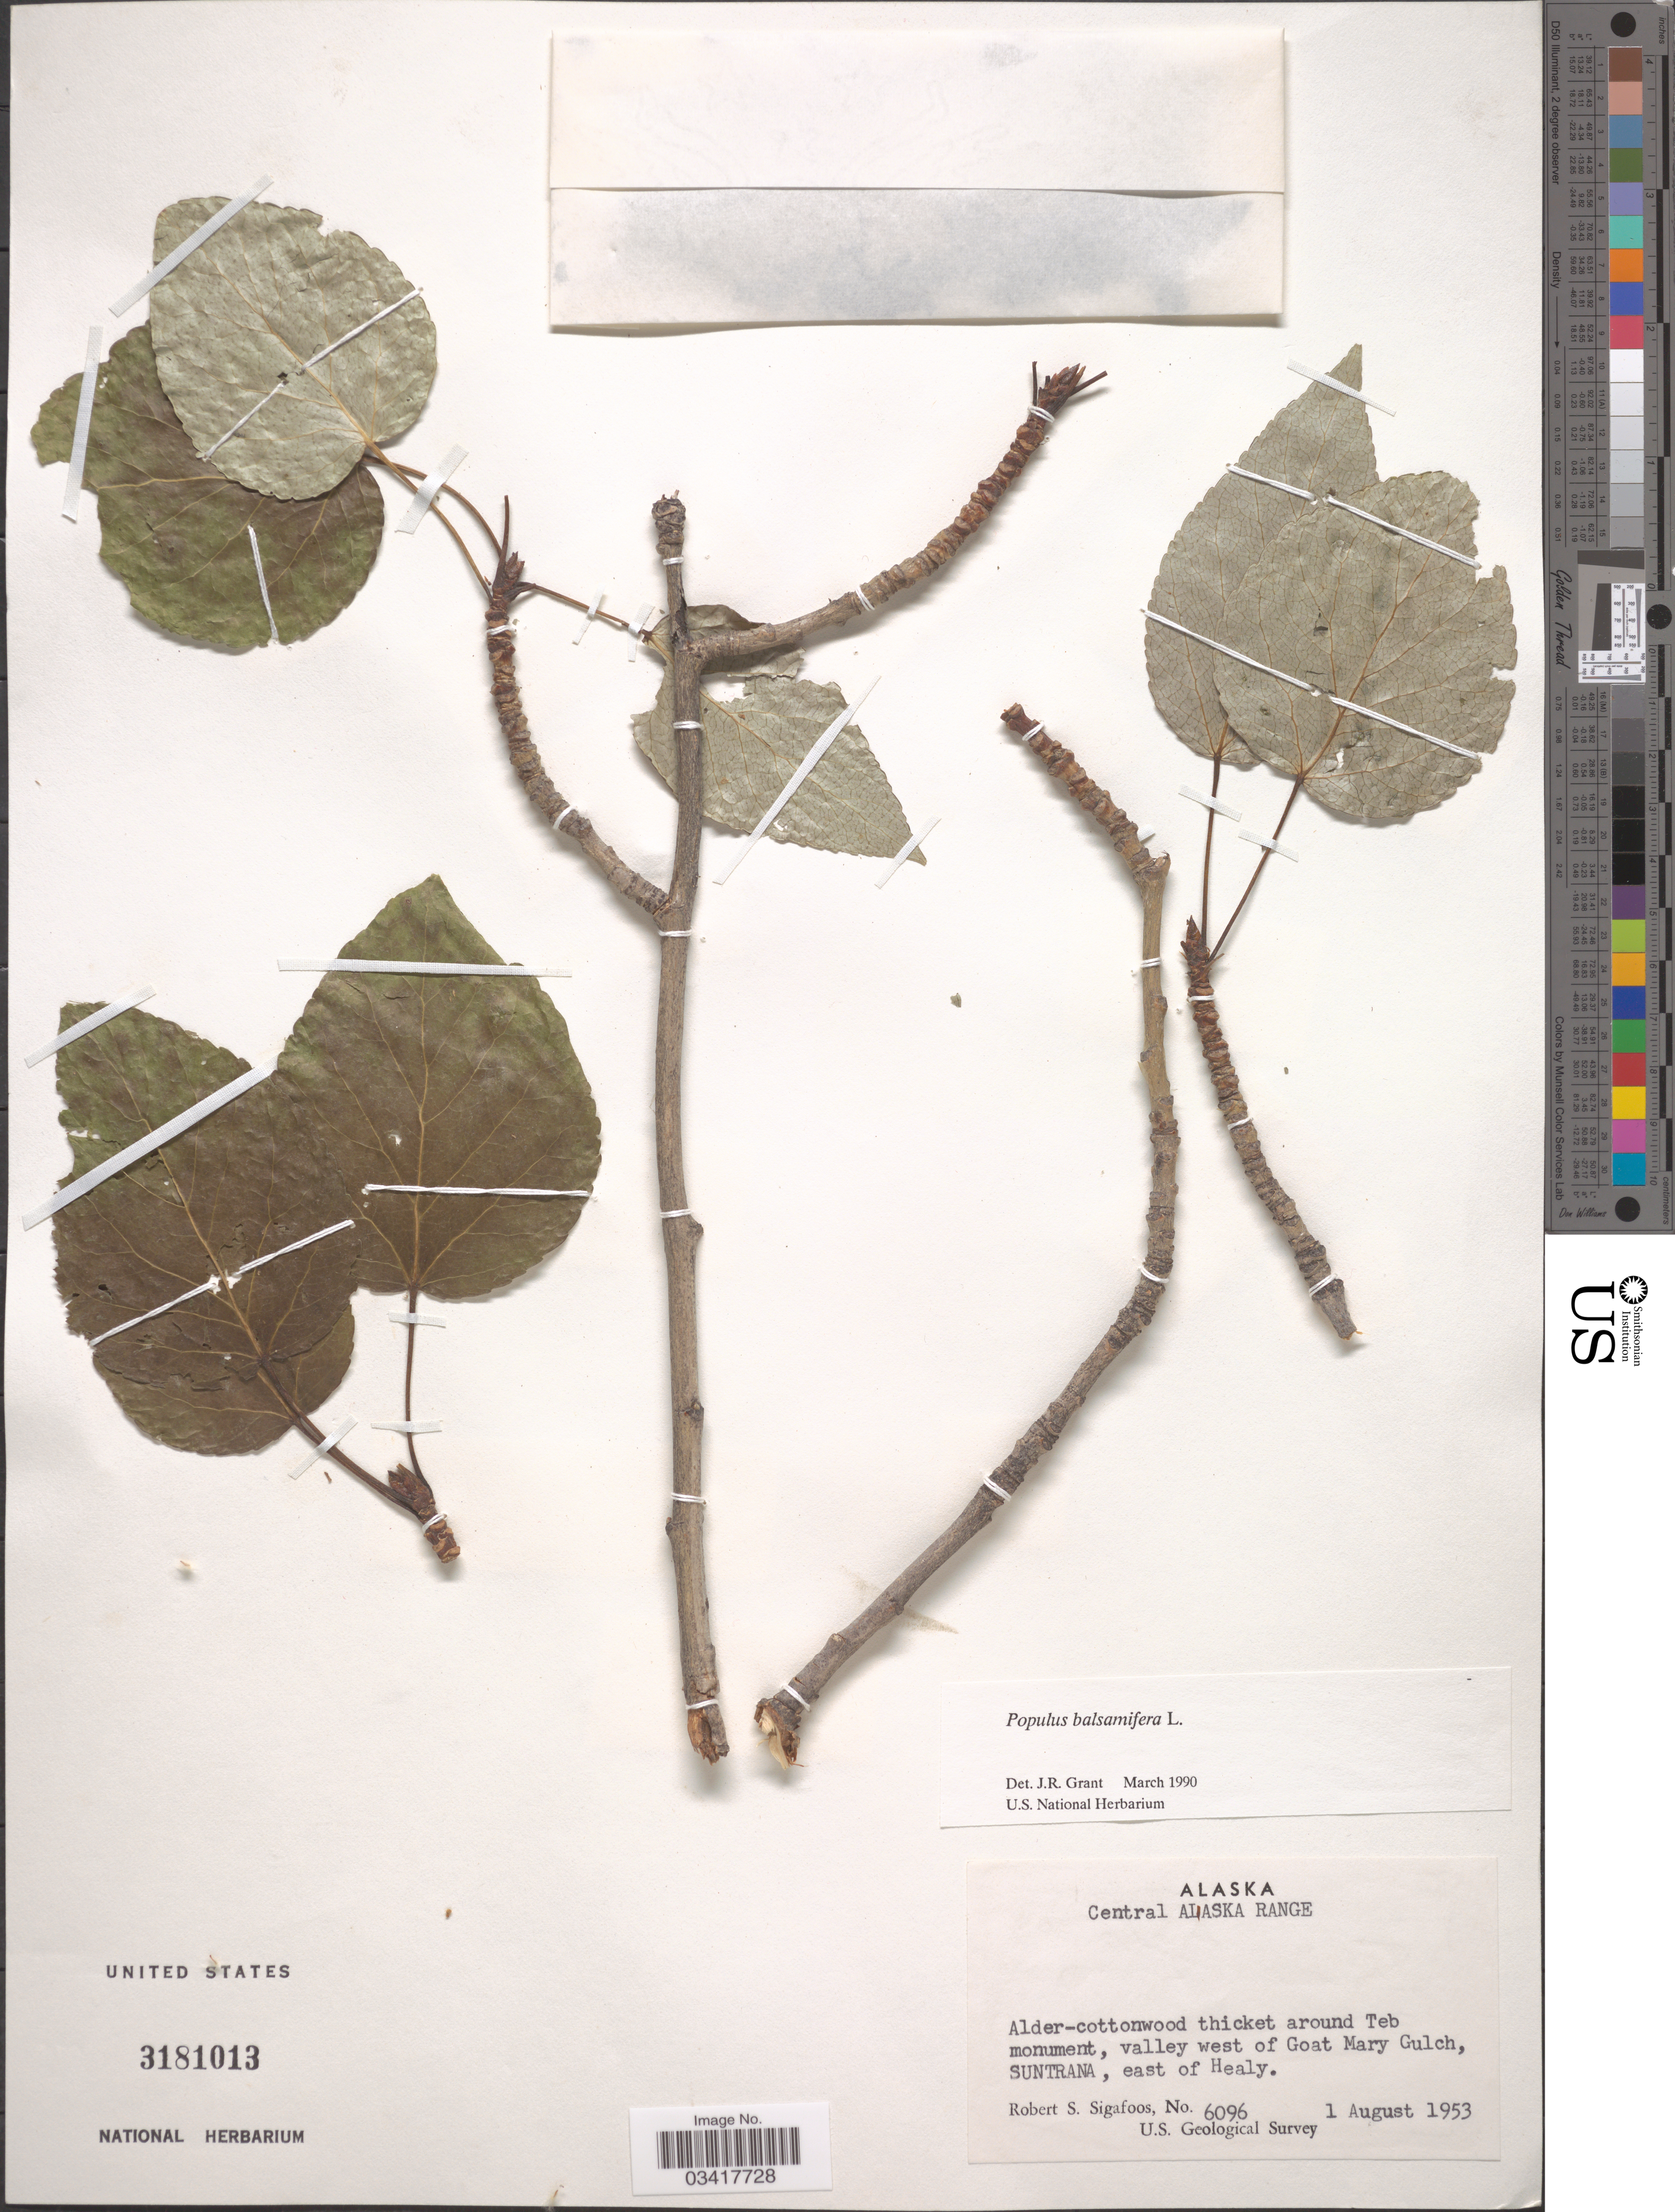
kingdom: Plantae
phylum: Tracheophyta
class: Magnoliopsida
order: Malpighiales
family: Salicaceae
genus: Populus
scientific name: Populus balsamifera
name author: L.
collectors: R. Sigafoos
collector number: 6096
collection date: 1953-08-01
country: United States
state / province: Alaska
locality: Central Alaska Range. Alder-cottonwood thicket around Teb monument, valley west of Goat Mary Gulch, Suntrana, east of Healy.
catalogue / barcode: US 3181013